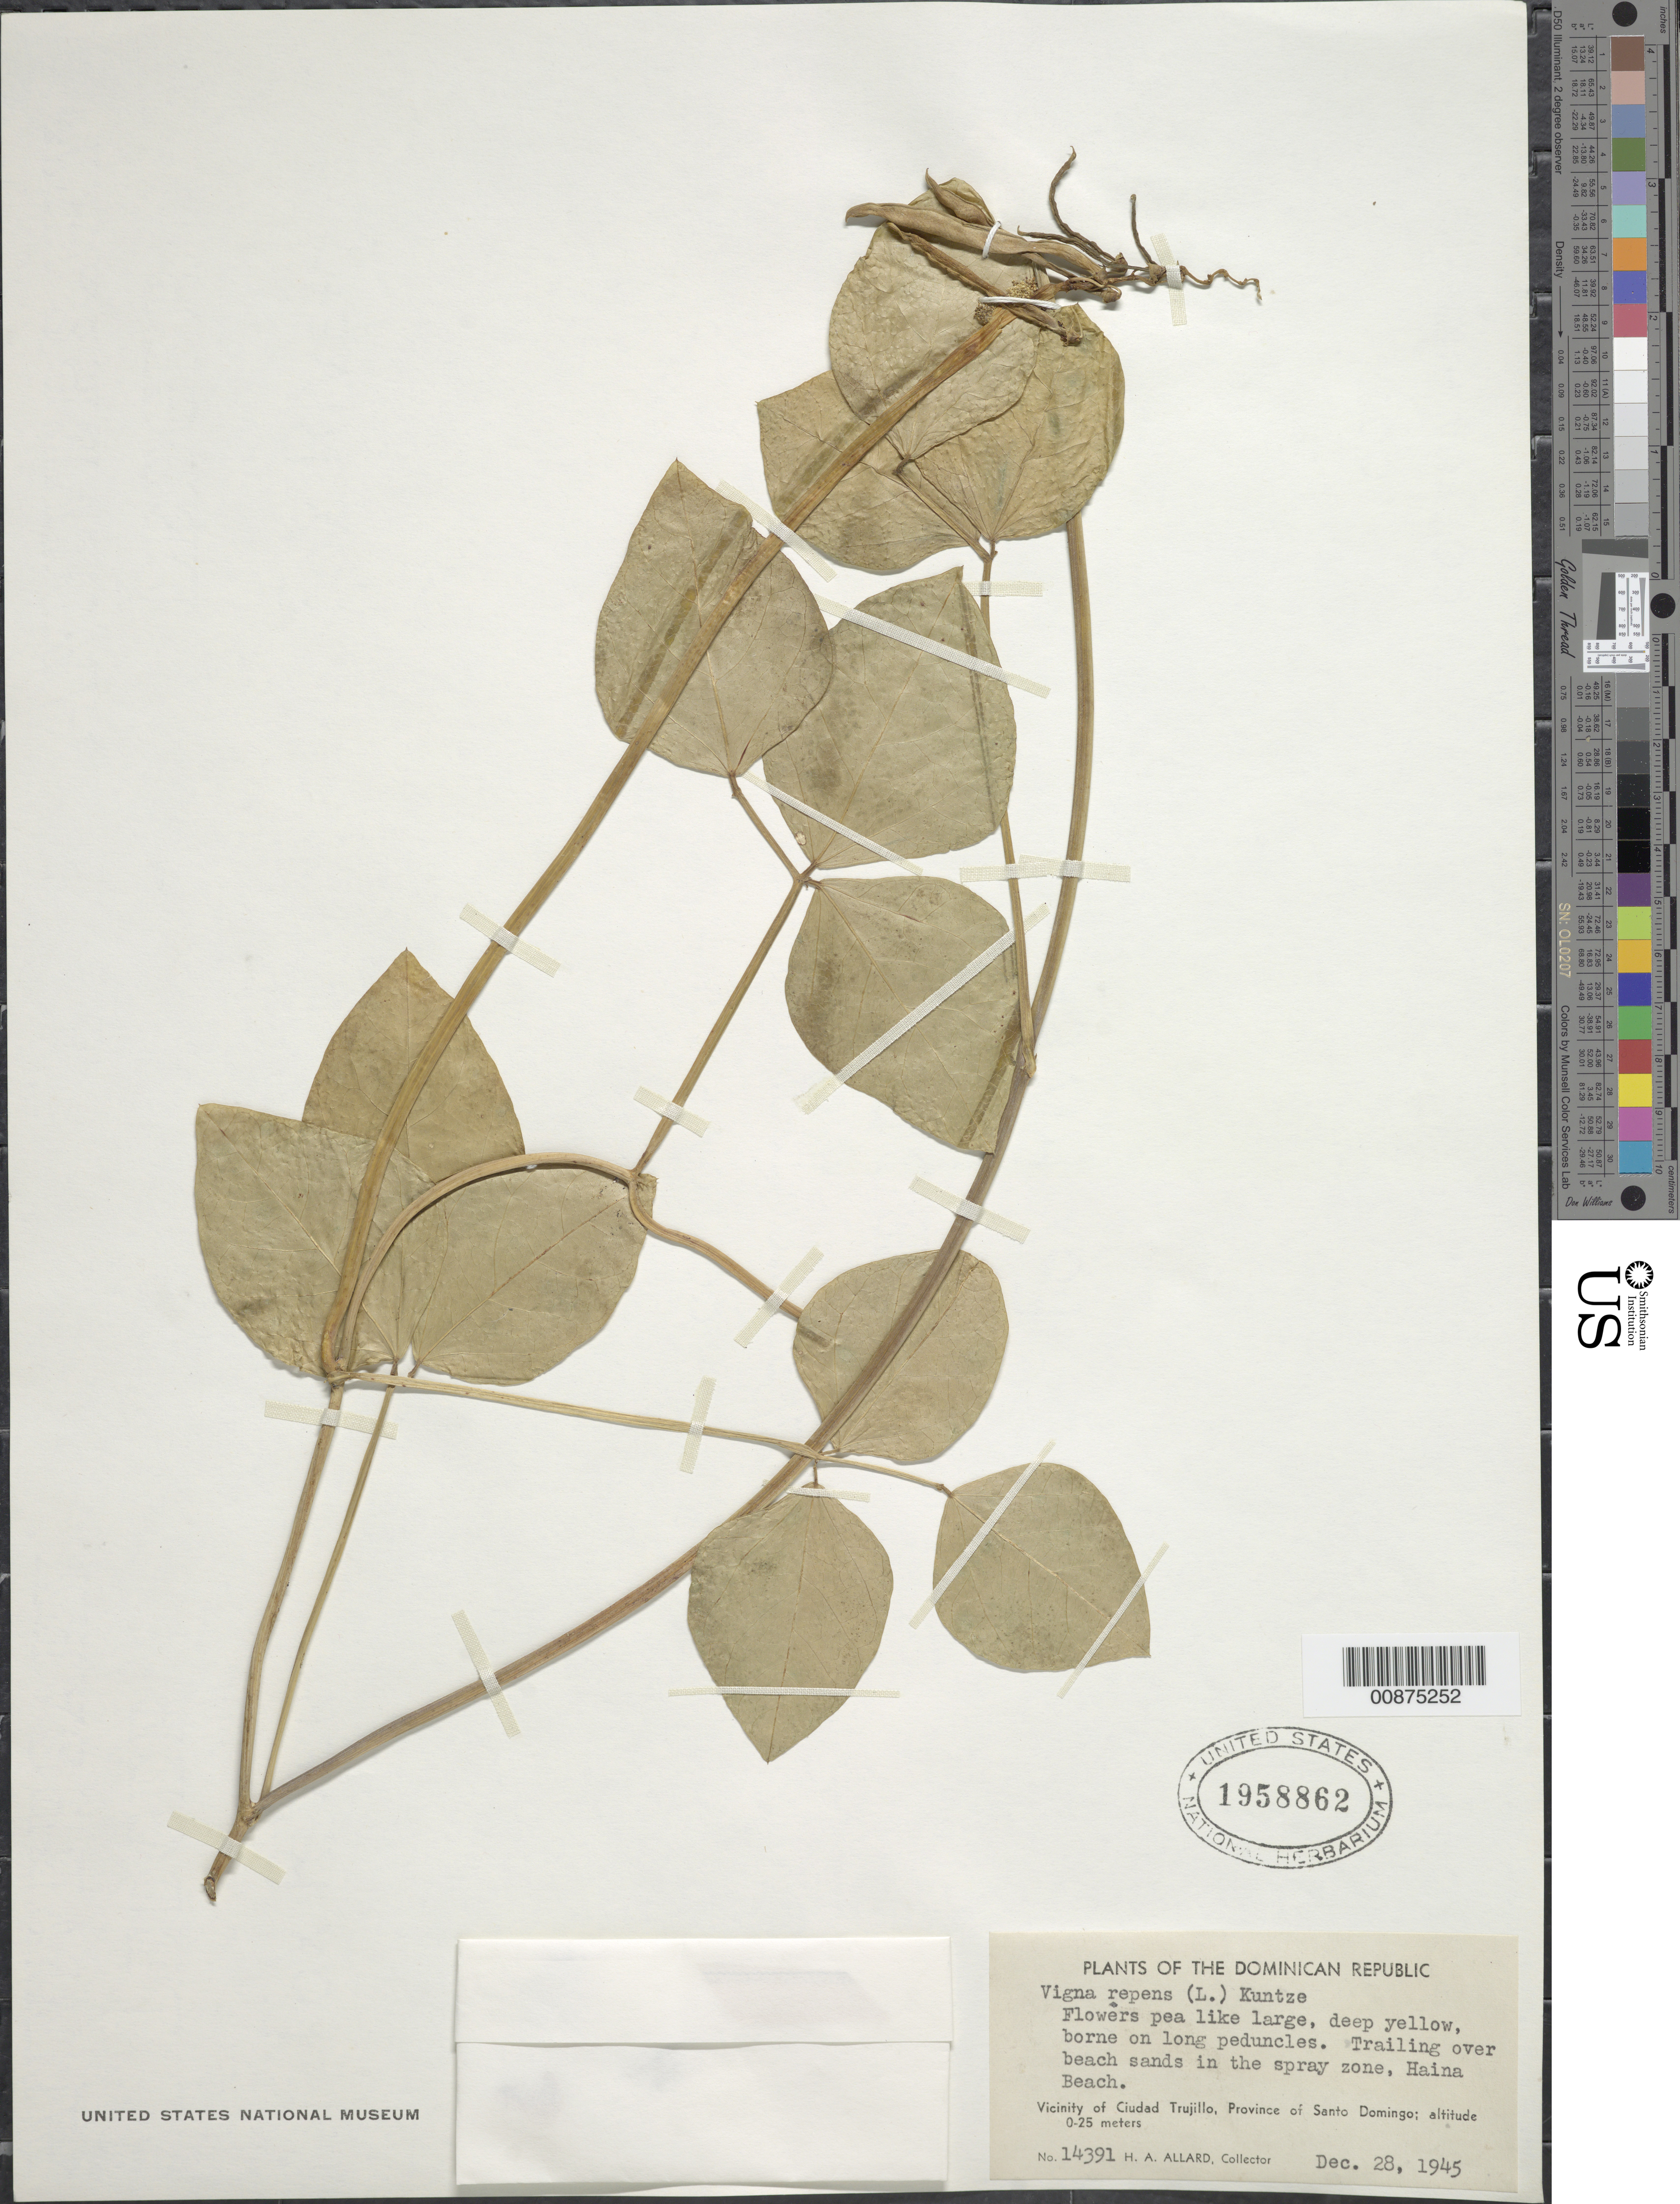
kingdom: Plantae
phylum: Tracheophyta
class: Magnoliopsida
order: Fabales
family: Fabaceae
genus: Vigna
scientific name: Vigna luteola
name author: (Jacq.) Benth.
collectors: H. A. Allard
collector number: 14391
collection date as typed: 28 Dec 1945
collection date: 1945-12-28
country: Dominican Republic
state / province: Distrito Nacional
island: Hispaniola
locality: Vicinity of Ciudad Trujillo, Province of Santo Domingo (obsolete). Haina Beach.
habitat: Trailing over beach sands in the spray zone.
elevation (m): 0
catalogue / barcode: US 1958862